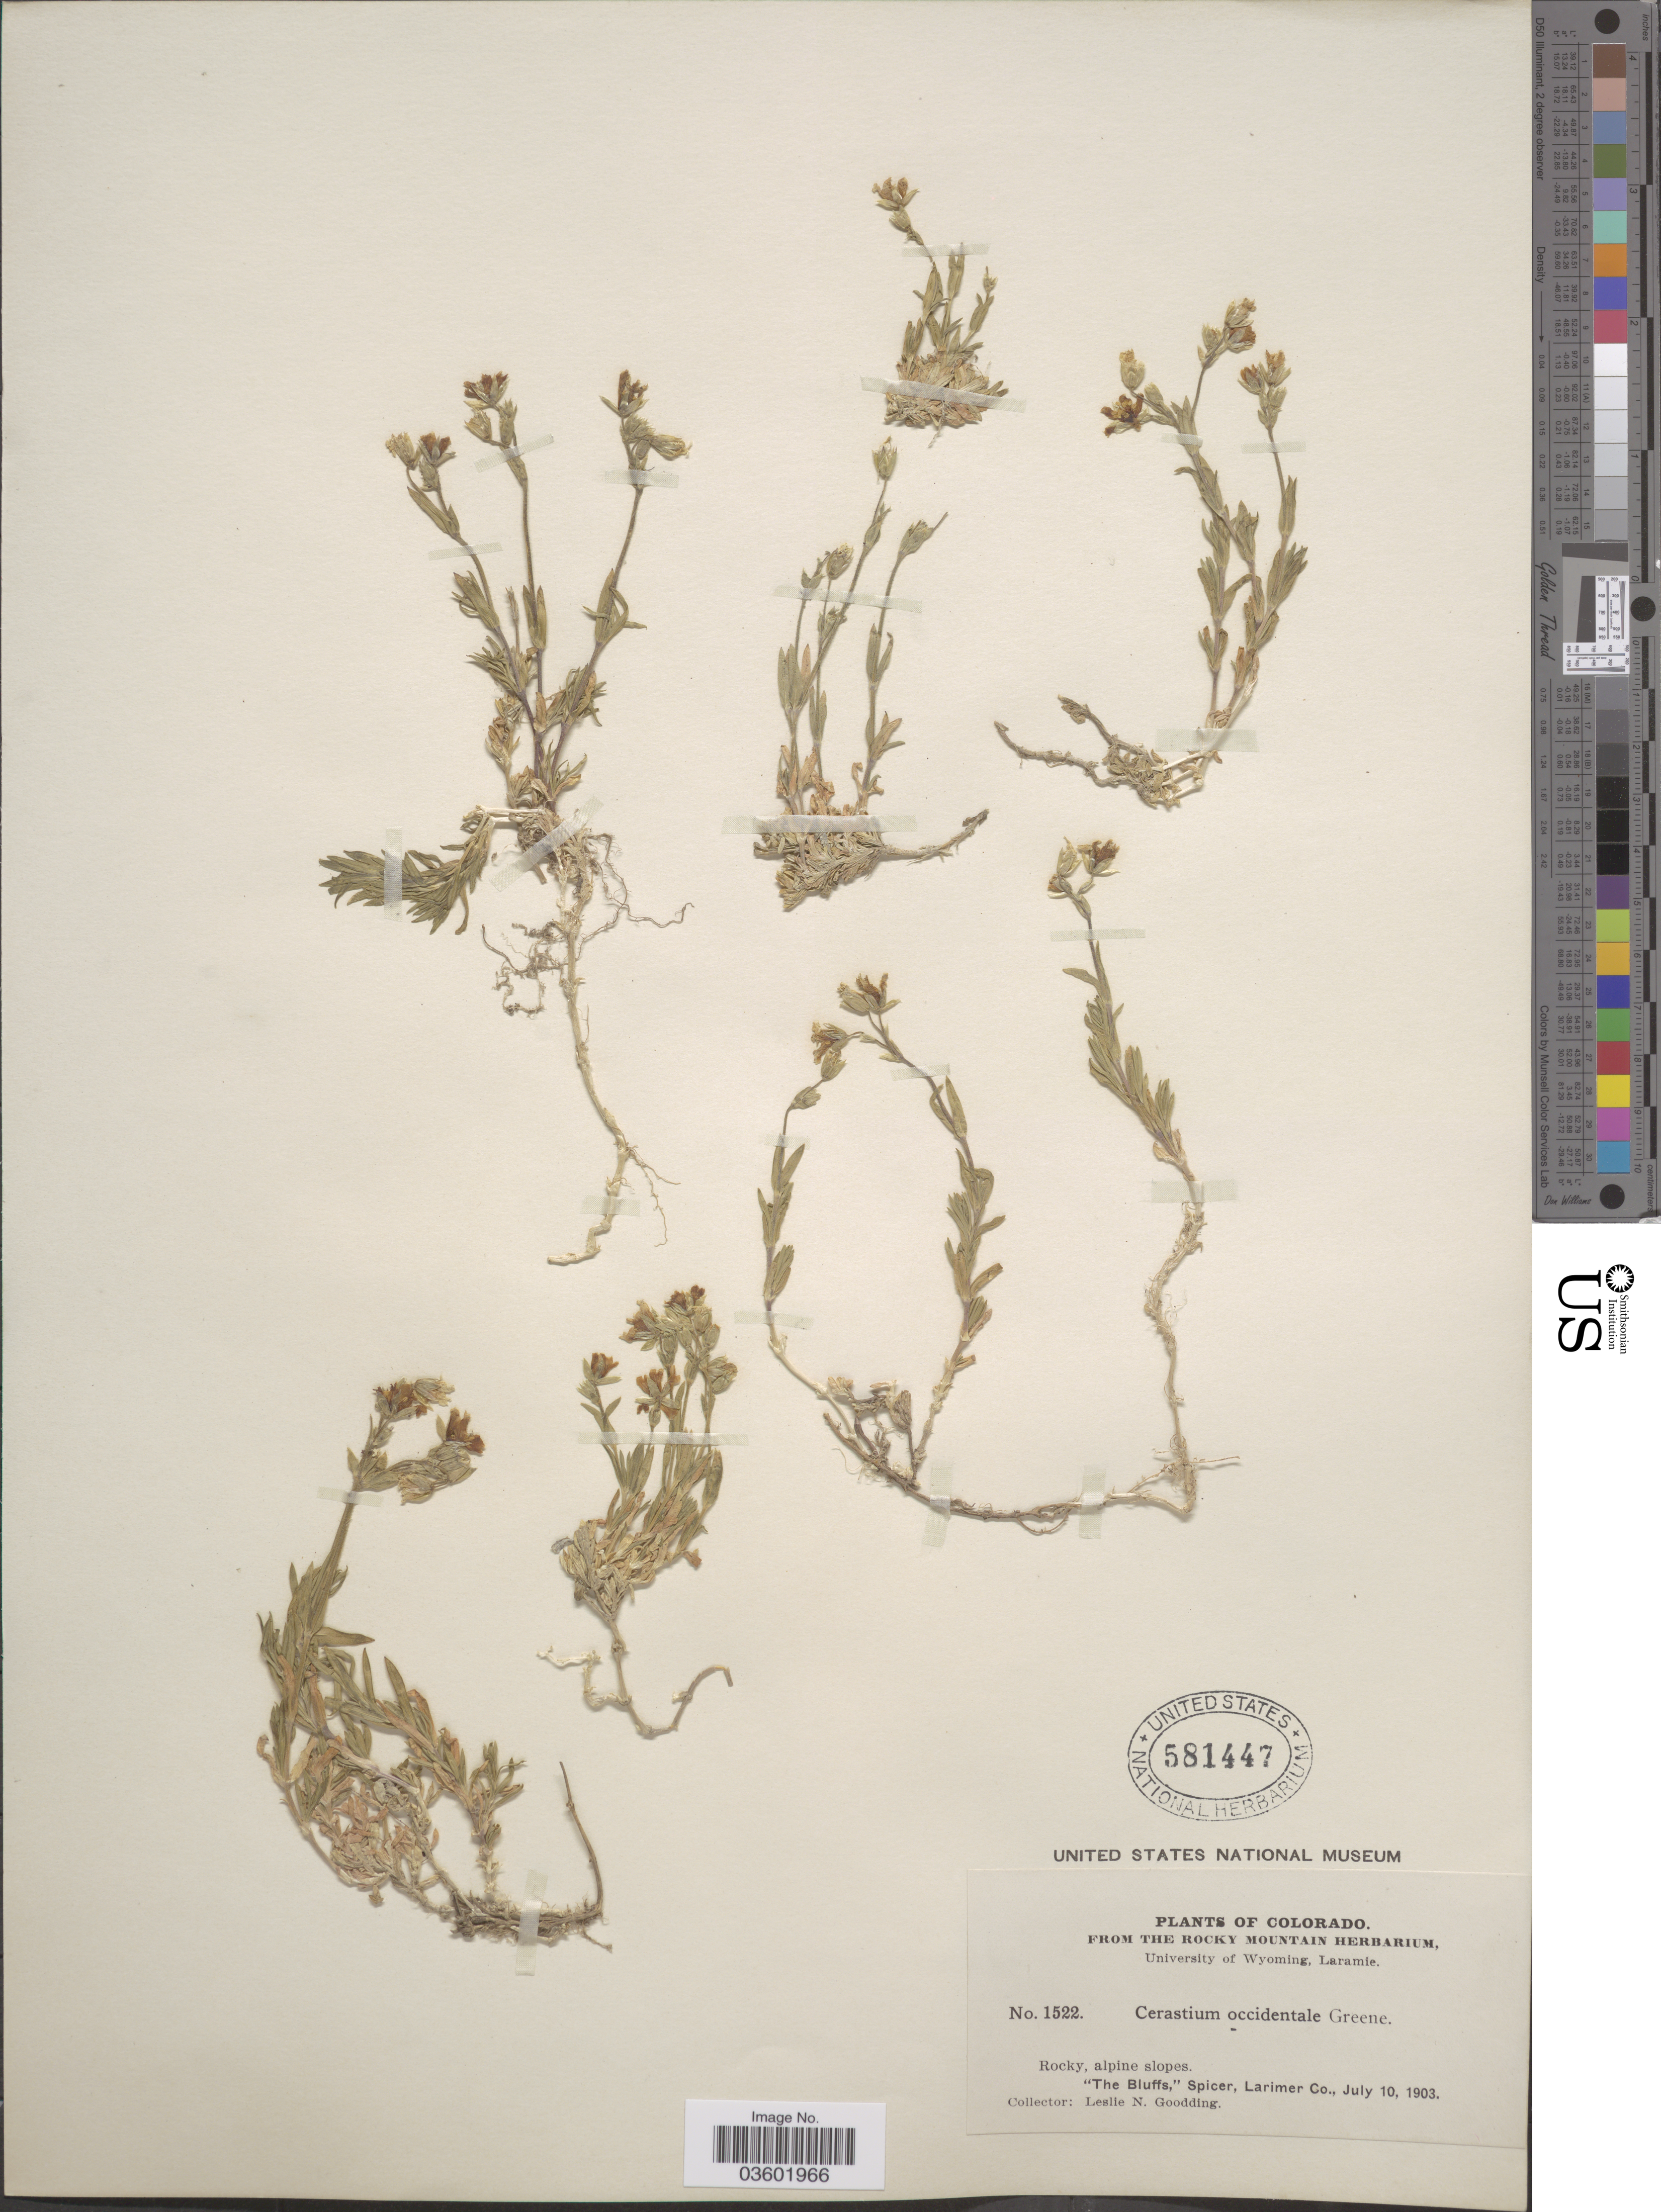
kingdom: Plantae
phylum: Tracheophyta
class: Magnoliopsida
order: Caryophyllales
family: Caryophyllaceae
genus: Cerastium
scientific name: Cerastium occidentale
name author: Greene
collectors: L. N. Goodding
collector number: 1522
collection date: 1903-07-10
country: United States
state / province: Colorado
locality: The Bluffs,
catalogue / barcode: US 581447